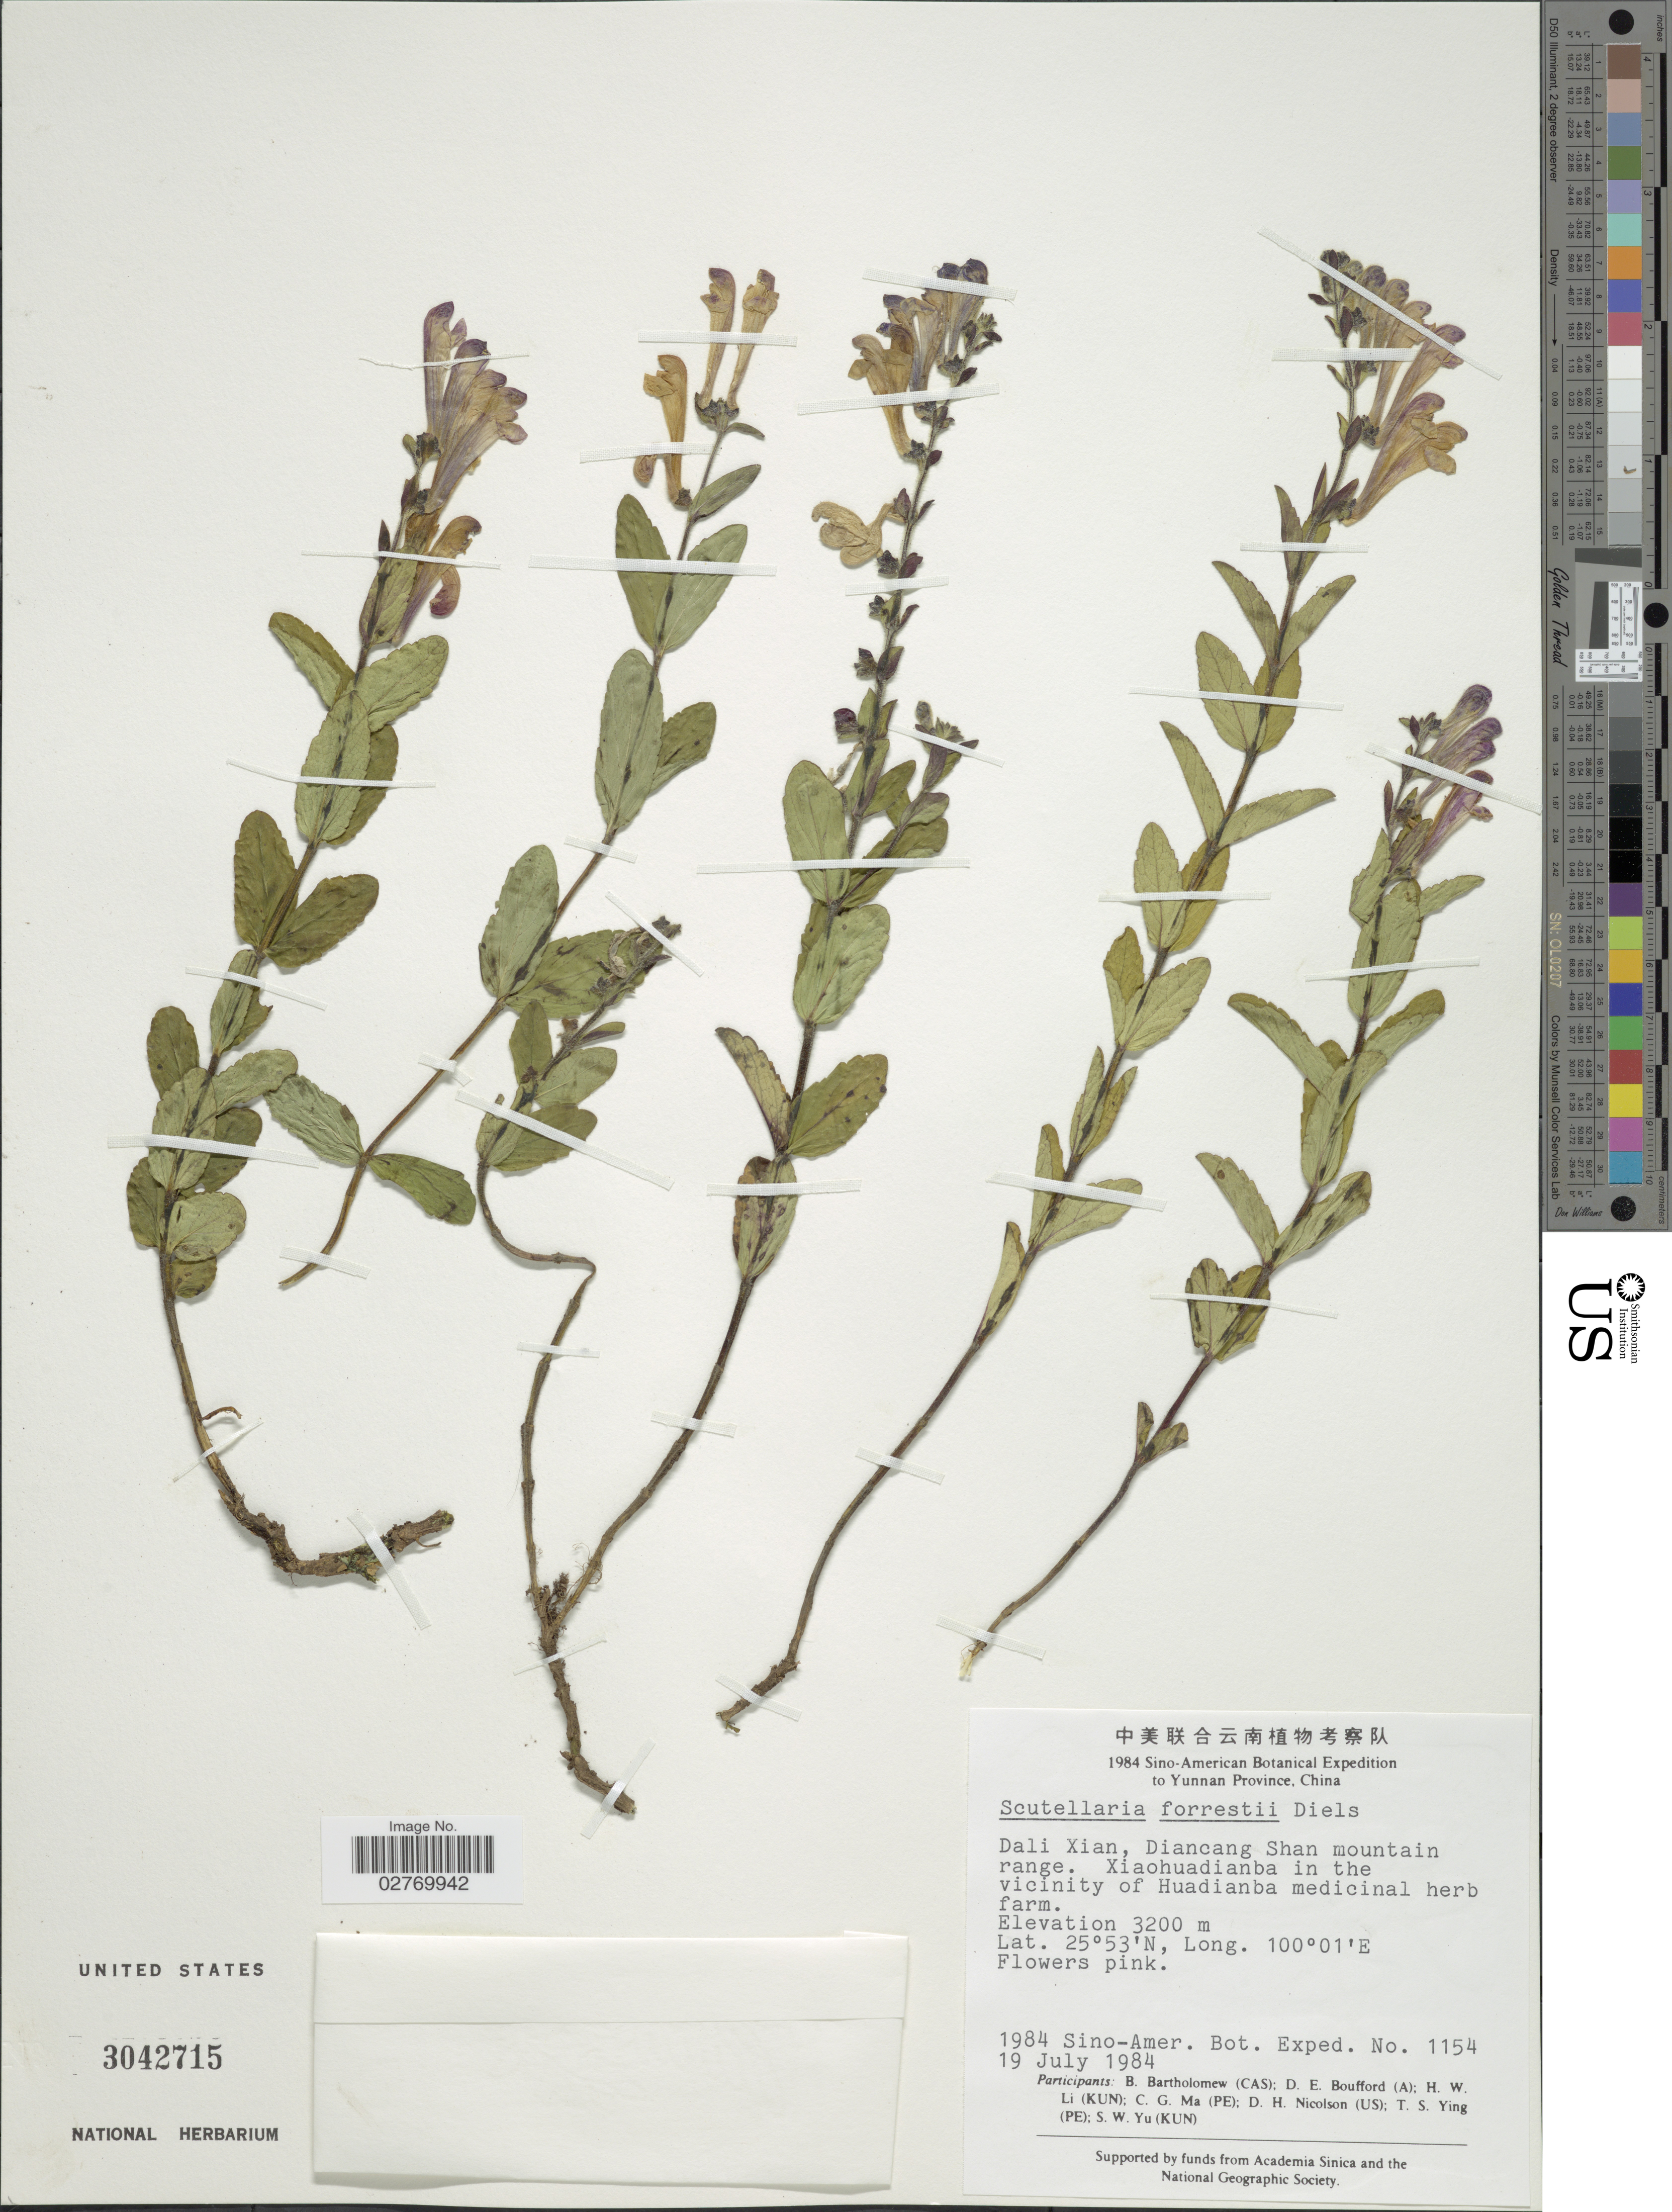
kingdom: Plantae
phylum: Tracheophyta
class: Magnoliopsida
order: Lamiales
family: Lamiaceae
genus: Scutellaria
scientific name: Scutellaria forrestii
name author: Diels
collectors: Sino-Amer. Bot. Exped. 1984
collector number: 1154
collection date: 1984-07-19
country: China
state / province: Yunnan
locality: Dali Xian, Diancang Shan mountain range. Xiaohuadianba in the vicinity of Huadianba medicinal herb farm.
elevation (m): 3200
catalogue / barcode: US 3042715